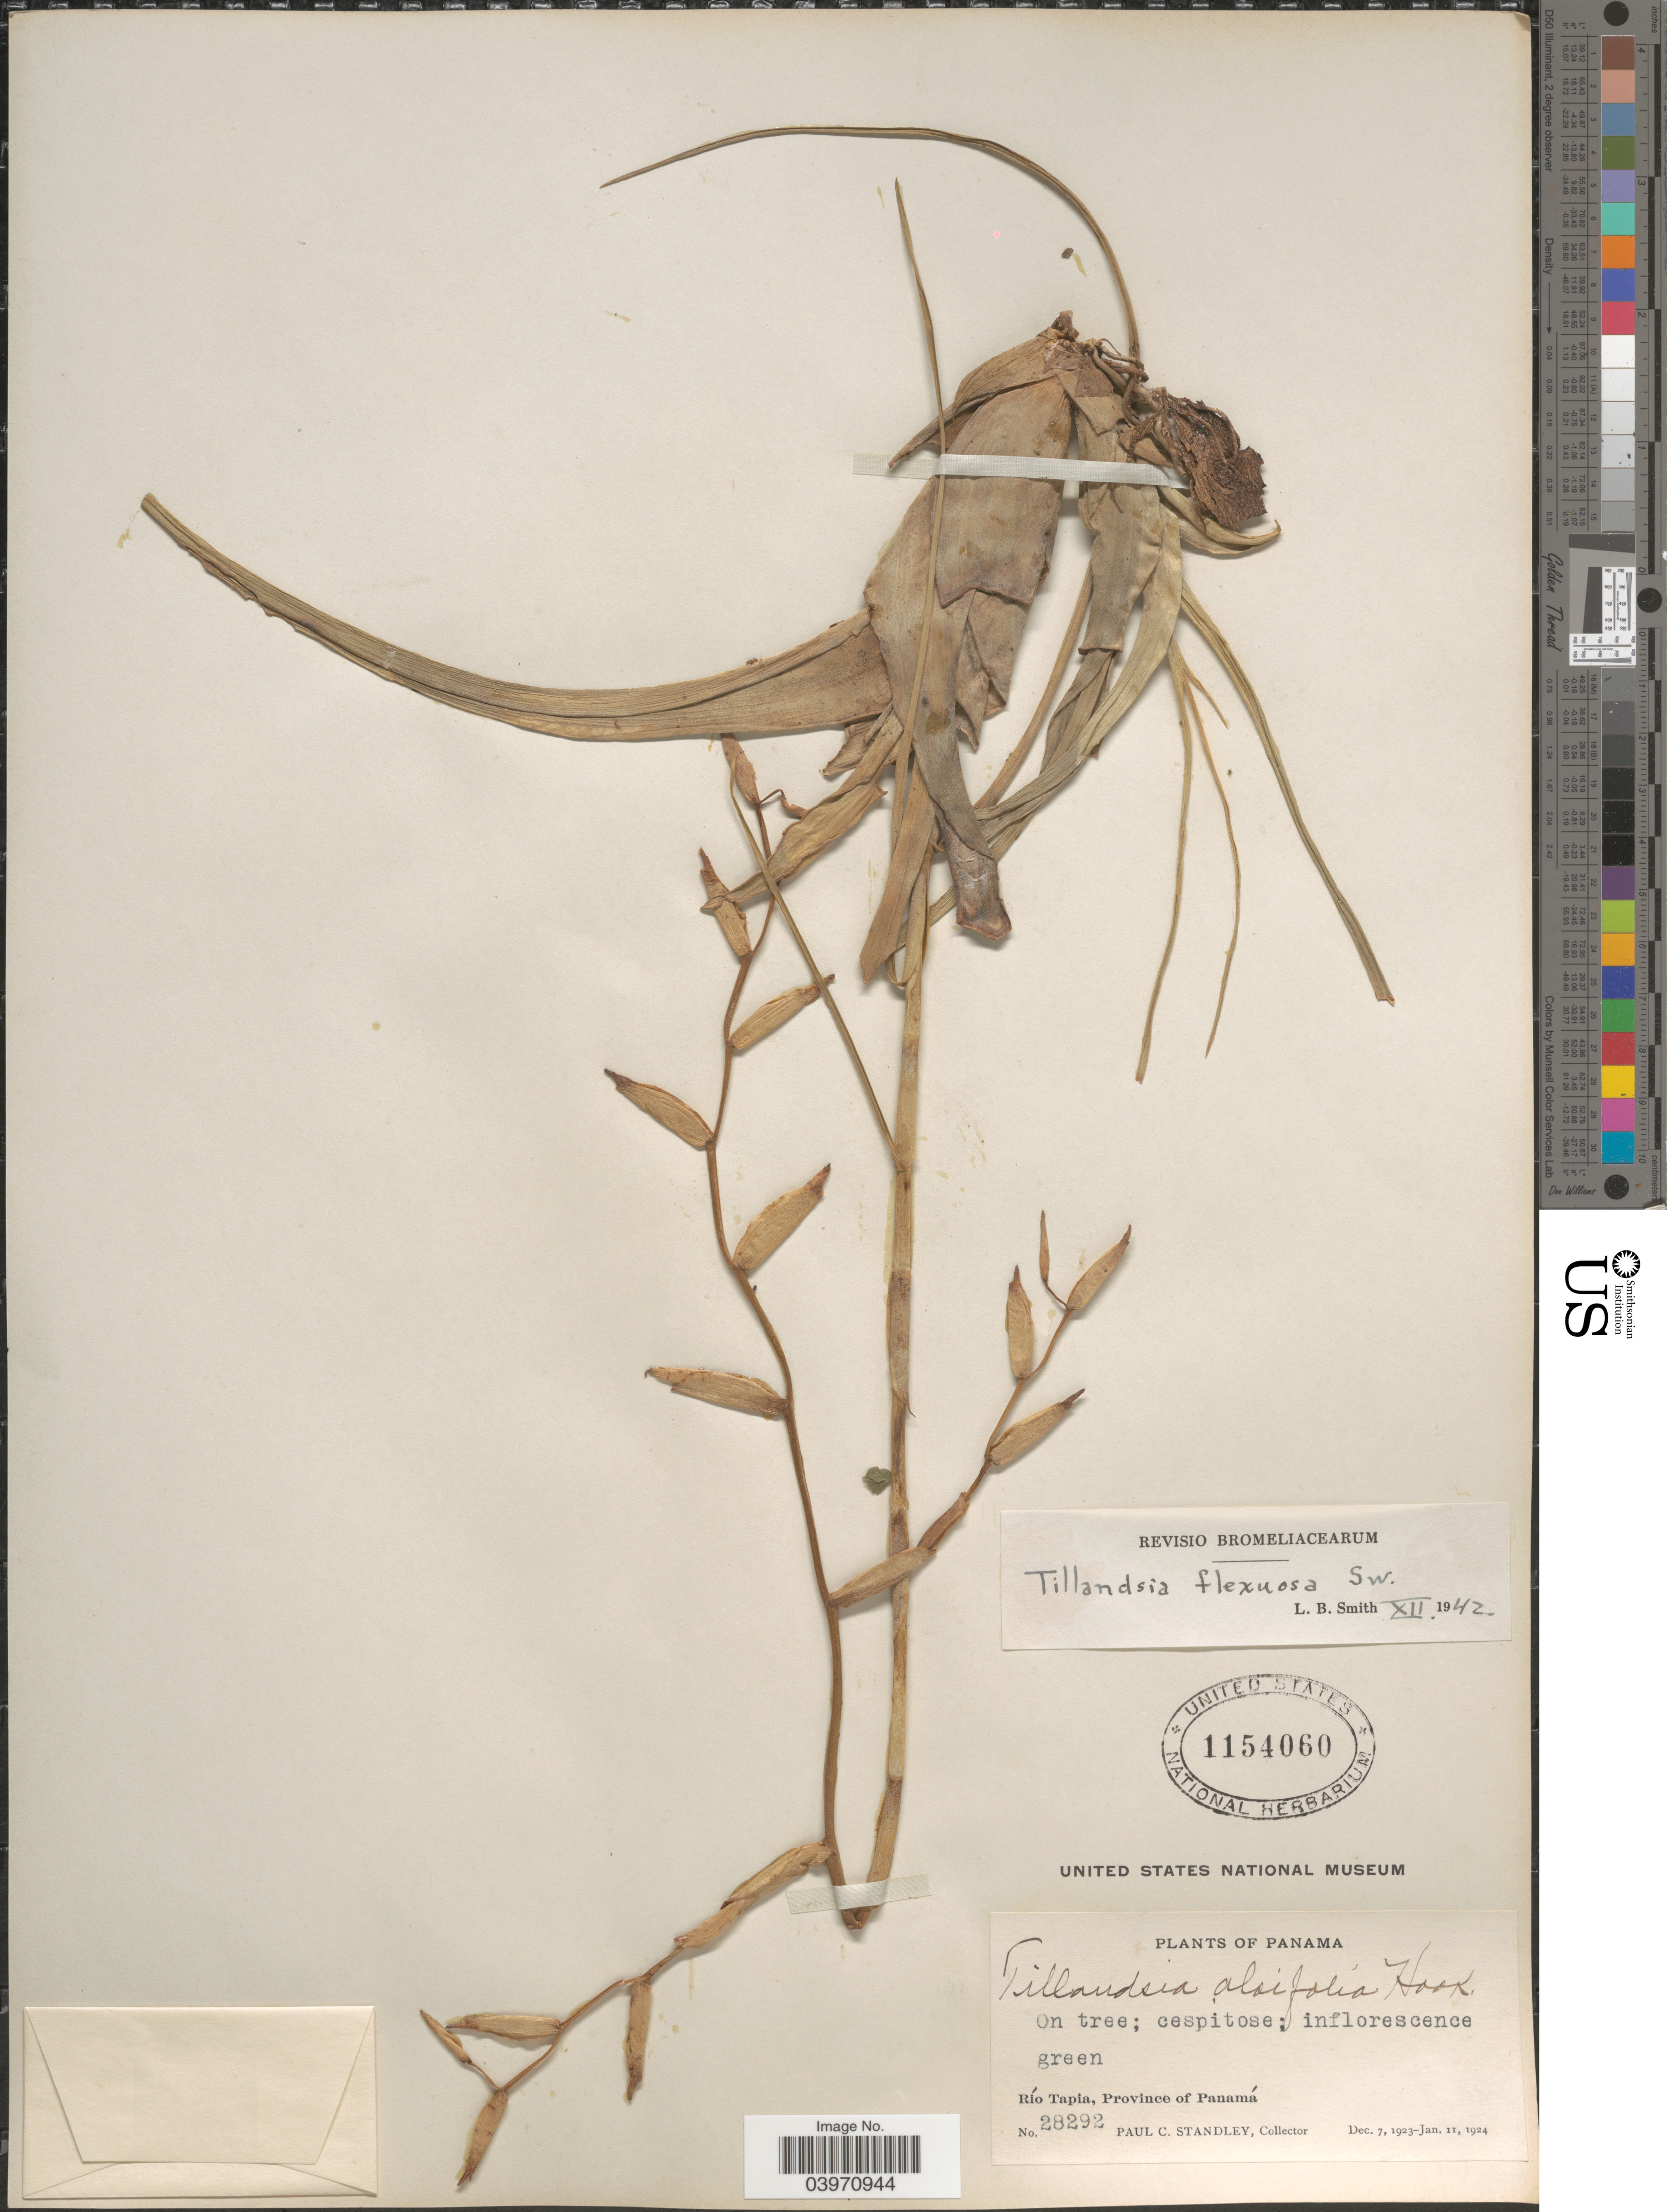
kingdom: Plantae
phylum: Tracheophyta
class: Liliopsida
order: Poales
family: Bromeliaceae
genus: Tillandsia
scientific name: Tillandsia flexuosa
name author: Sw.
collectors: P. C. Standley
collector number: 28292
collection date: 1923-12-07/1924-01-11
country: Panama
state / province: Panamá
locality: Río Tapia.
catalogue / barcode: US 154060